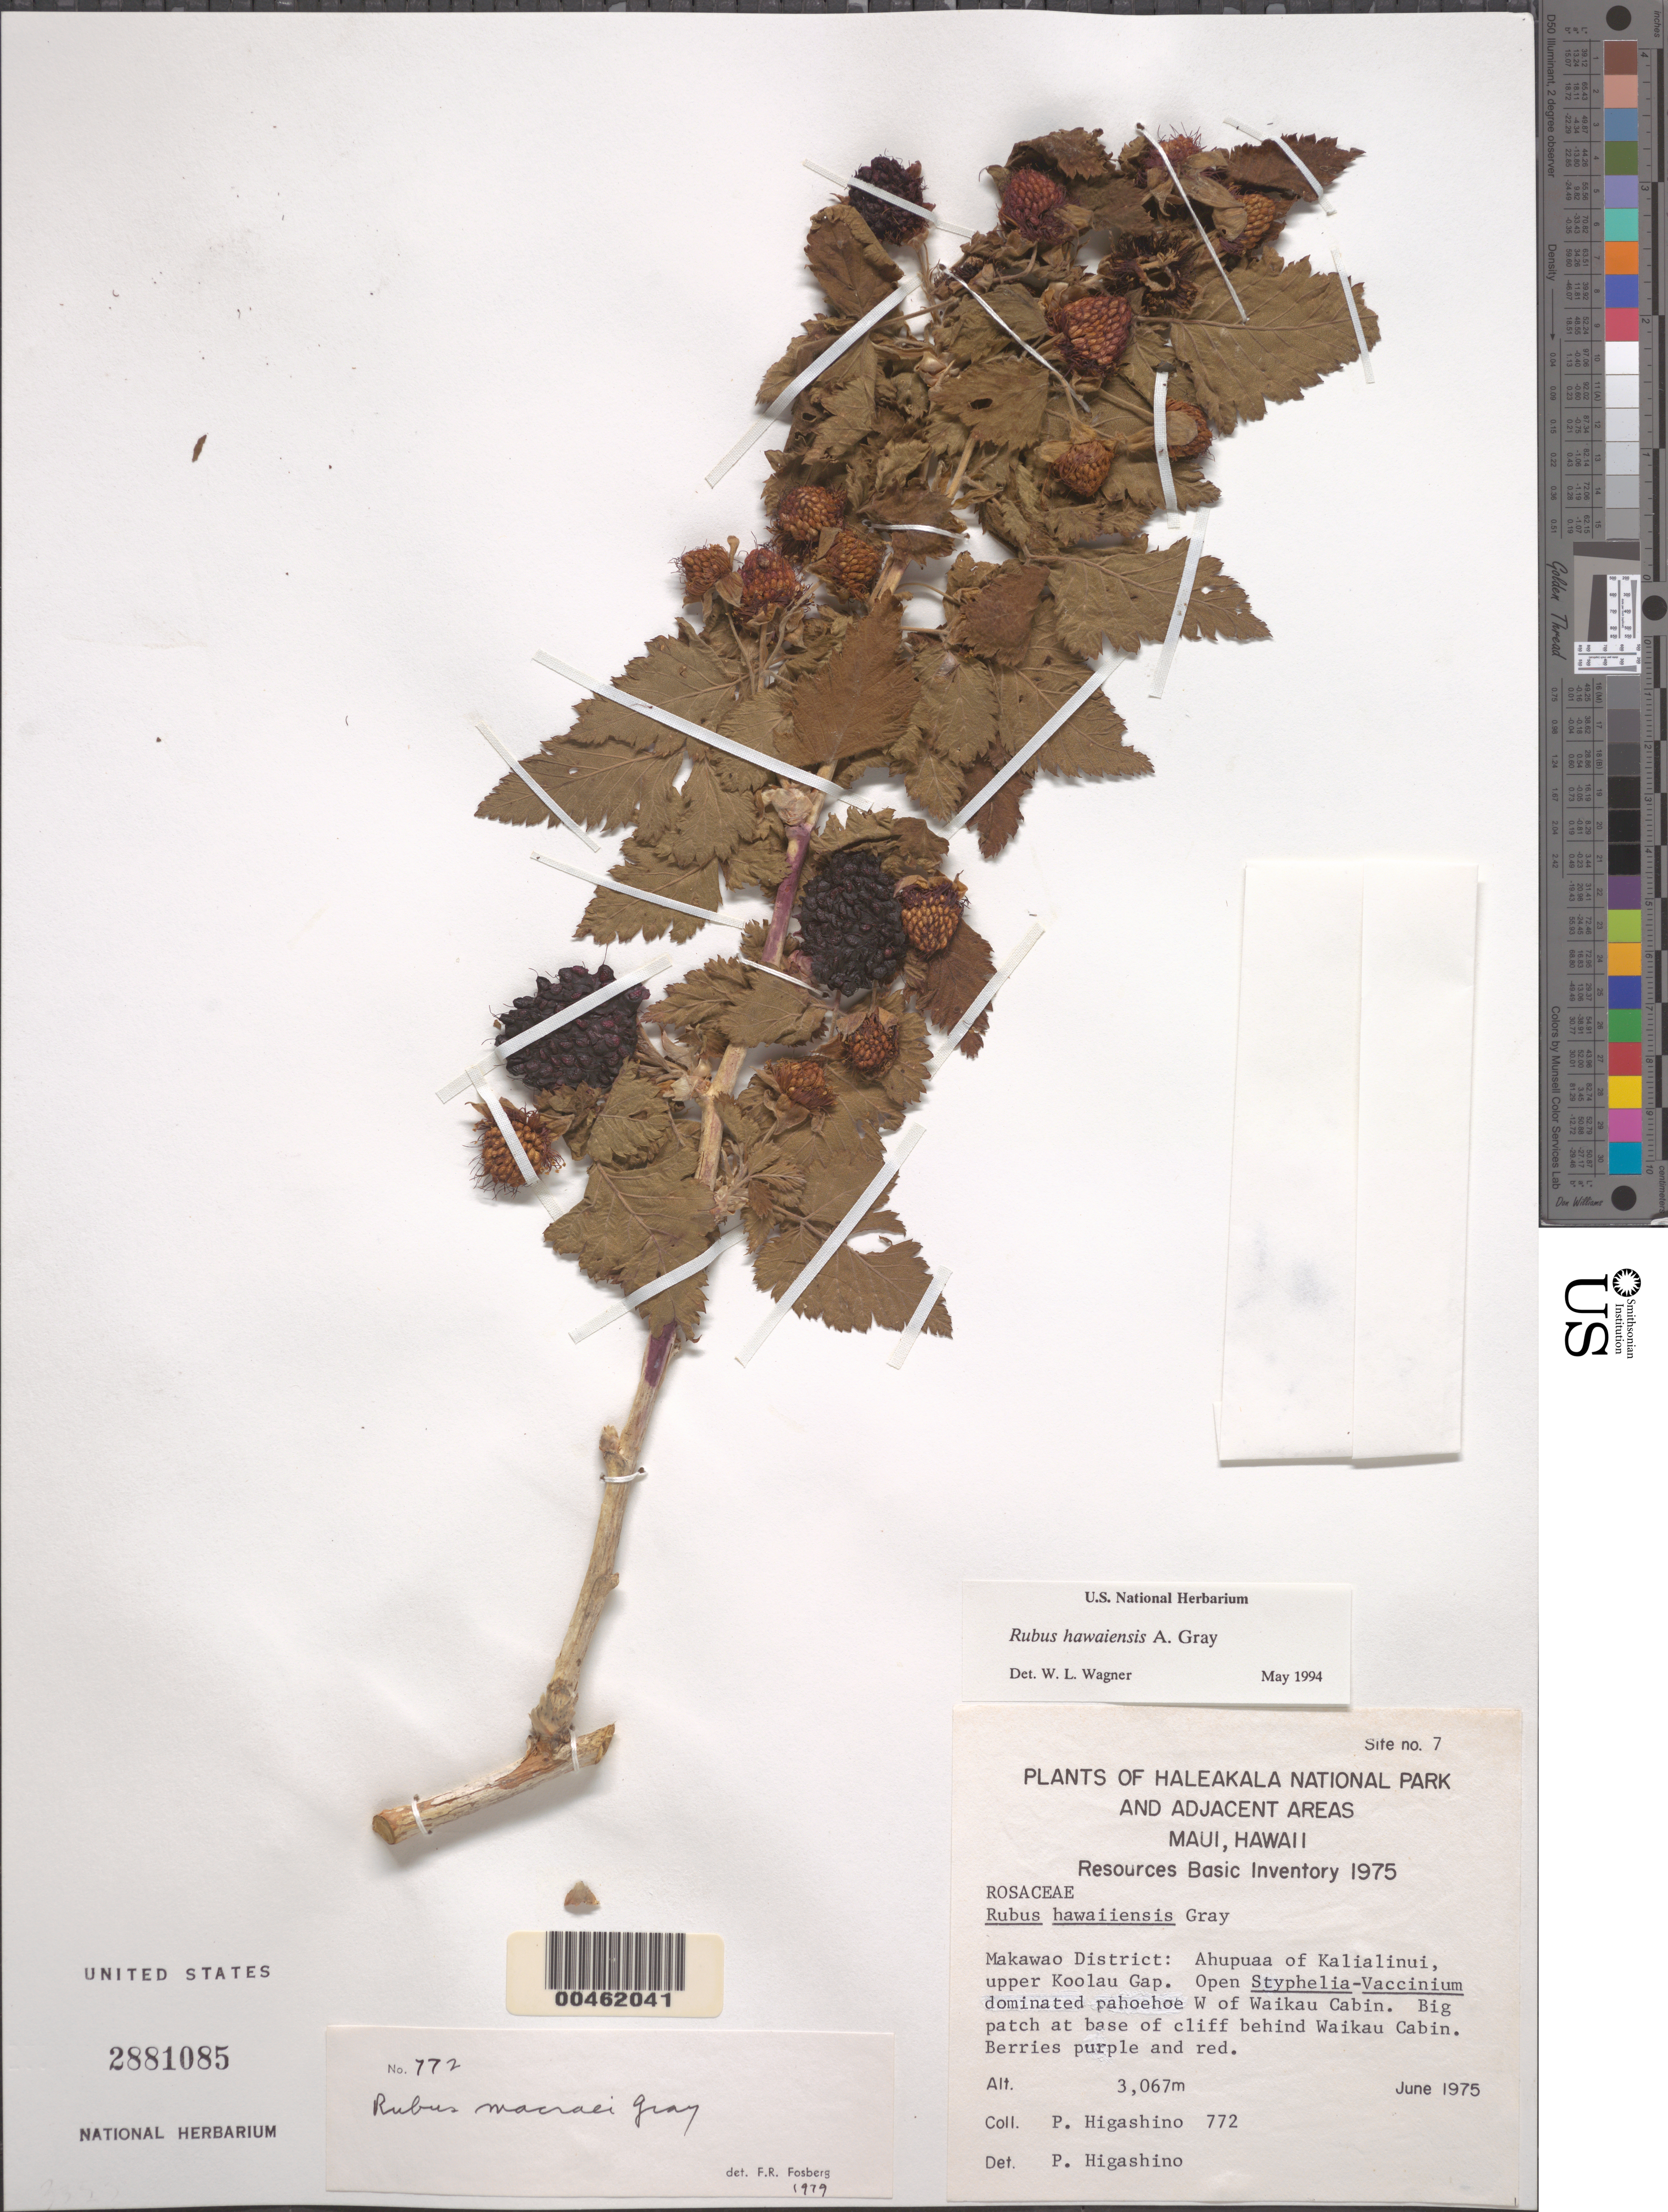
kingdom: Plantae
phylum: Tracheophyta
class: Magnoliopsida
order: Rosales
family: Rosaceae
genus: Rubus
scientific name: Rubus hawaiensis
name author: A. Gray in Wilkes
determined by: Wagner, W. L., (BOT), Smithsonian Institution - National Museum of Natural History (UNITED STATES)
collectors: P. Higashino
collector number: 772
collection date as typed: Jun 1975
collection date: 1975-06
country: United States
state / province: Hawaii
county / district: Maui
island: Maui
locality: Makawao District, Ahupuaa of Kalialinui, upper Koolau Gap, at base of cliff behind Waiku Cabin, Haleakala National Park & ...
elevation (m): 3067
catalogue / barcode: US 2881085